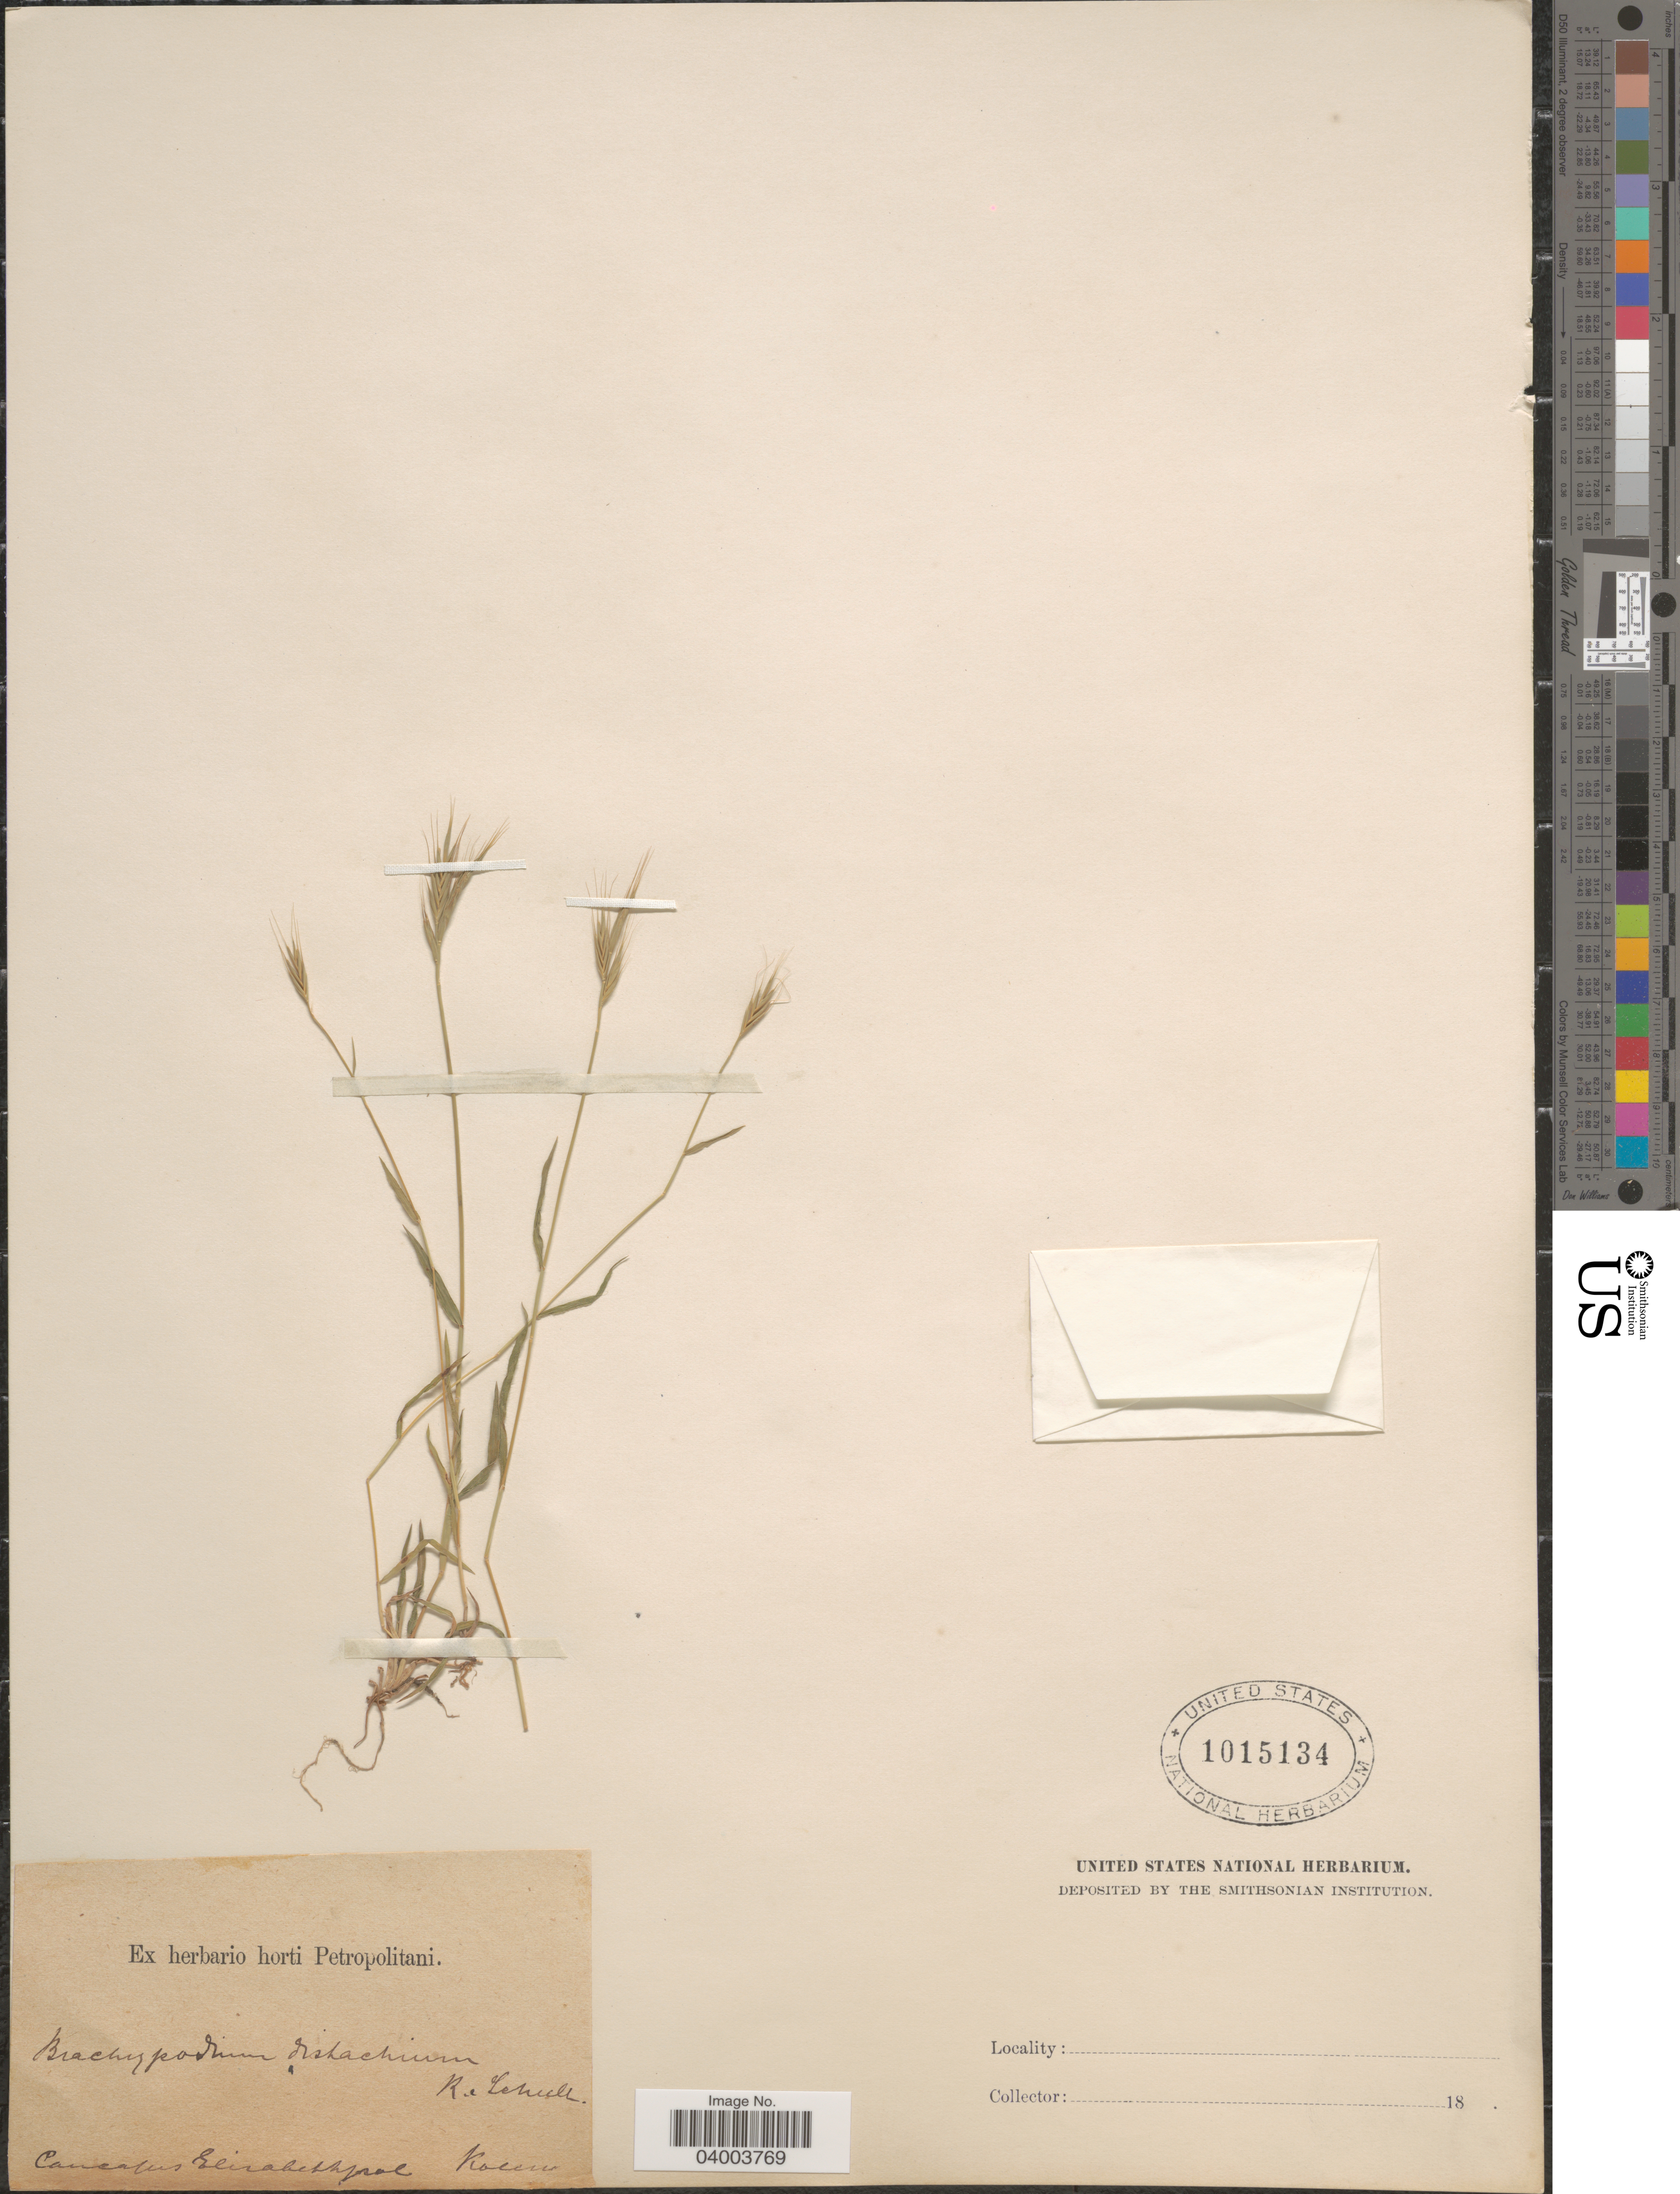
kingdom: Plantae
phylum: Tracheophyta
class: Liliopsida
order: Poales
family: Poaceae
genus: Brachypodium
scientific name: Brachypodium distachyon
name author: (L.) P. Beauv.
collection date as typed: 18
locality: Caucasus.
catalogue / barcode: US 1015134